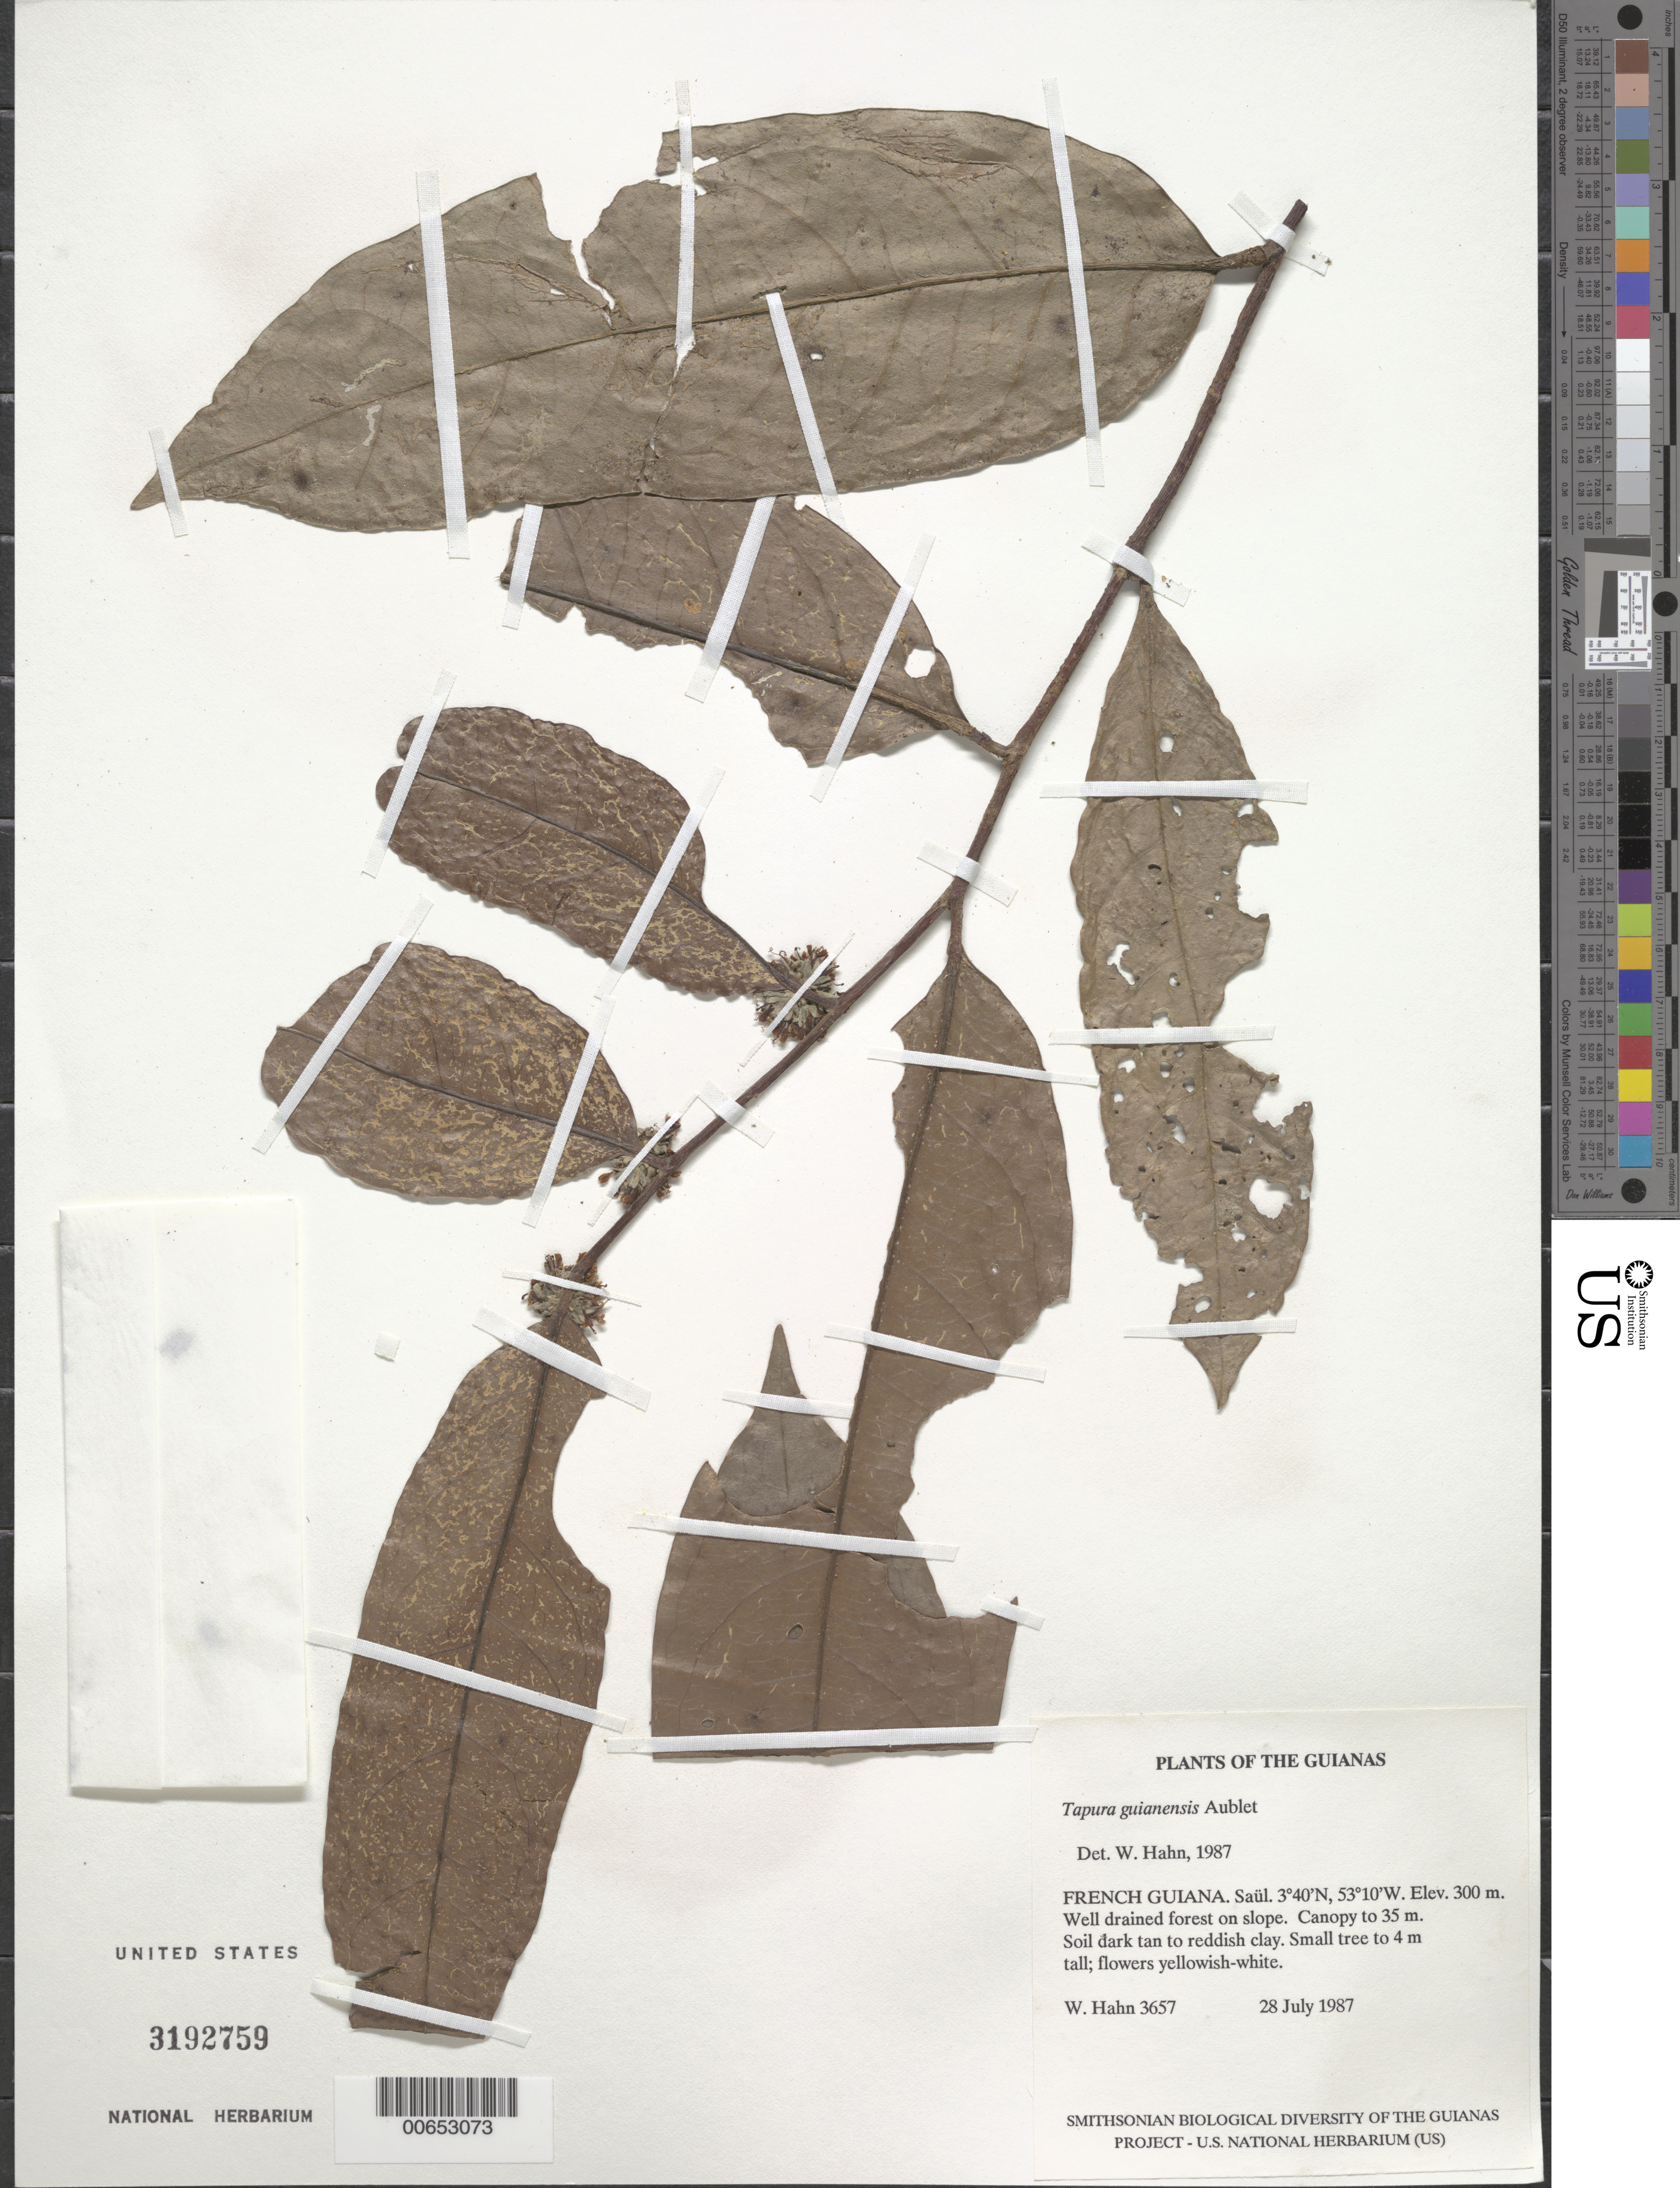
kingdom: Plantae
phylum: Tracheophyta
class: Magnoliopsida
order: Malpighiales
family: Dichapetalaceae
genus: Tapura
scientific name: Tapura guianensis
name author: Aubl.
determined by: Hahn, William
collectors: W. Hahn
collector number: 3657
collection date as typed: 28 July 1987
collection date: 1987-07-28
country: French Guiana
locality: Saül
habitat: Well drained forest on slope. Canopy to 35 m. Soil dark tan to reddish clay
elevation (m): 300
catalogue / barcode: US 3192759